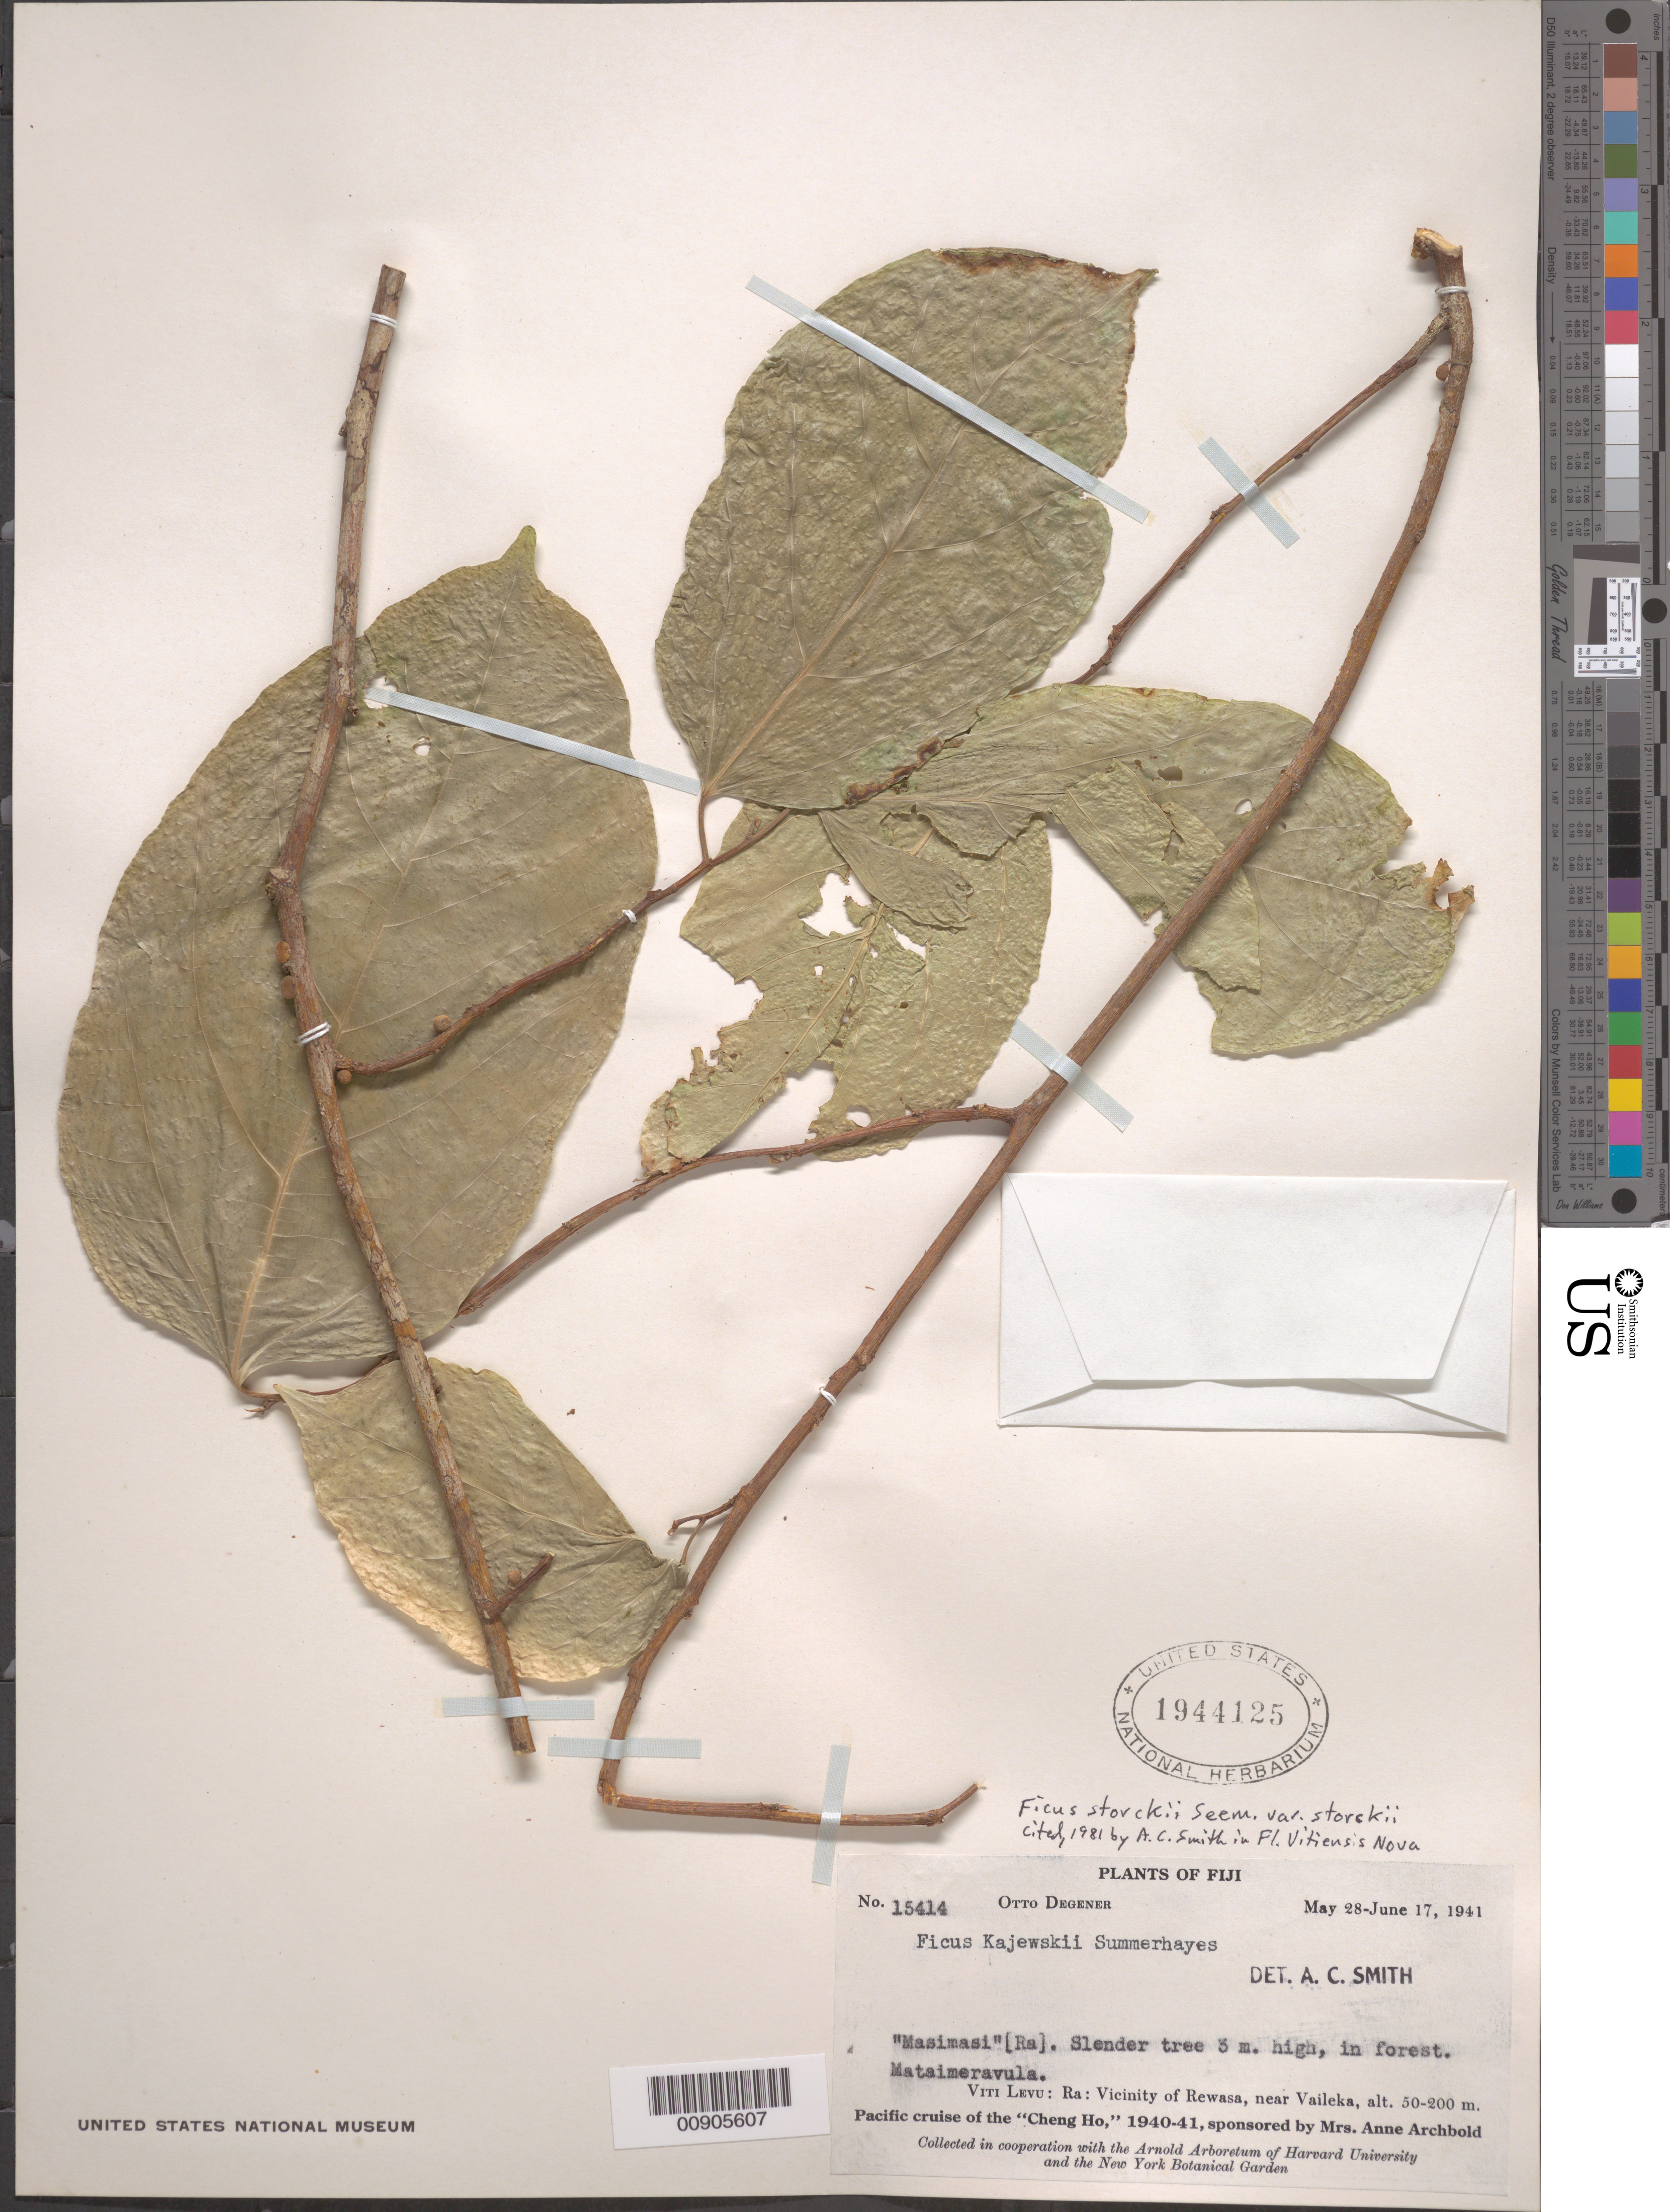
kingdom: Plantae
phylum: Tracheophyta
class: Magnoliopsida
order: Rosales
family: Moraceae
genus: Ficus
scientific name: Ficus storckii var. storckii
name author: Seem.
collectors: O. Degener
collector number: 15414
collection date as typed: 28 May 1941 to 17 Jun 1941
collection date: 1941-05-28/1941-06-17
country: Fiji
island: Vatu-i-Ra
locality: Ra: Vicinity of Rewasa, near Vaileka.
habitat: In forest.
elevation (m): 50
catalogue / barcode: US 1944125